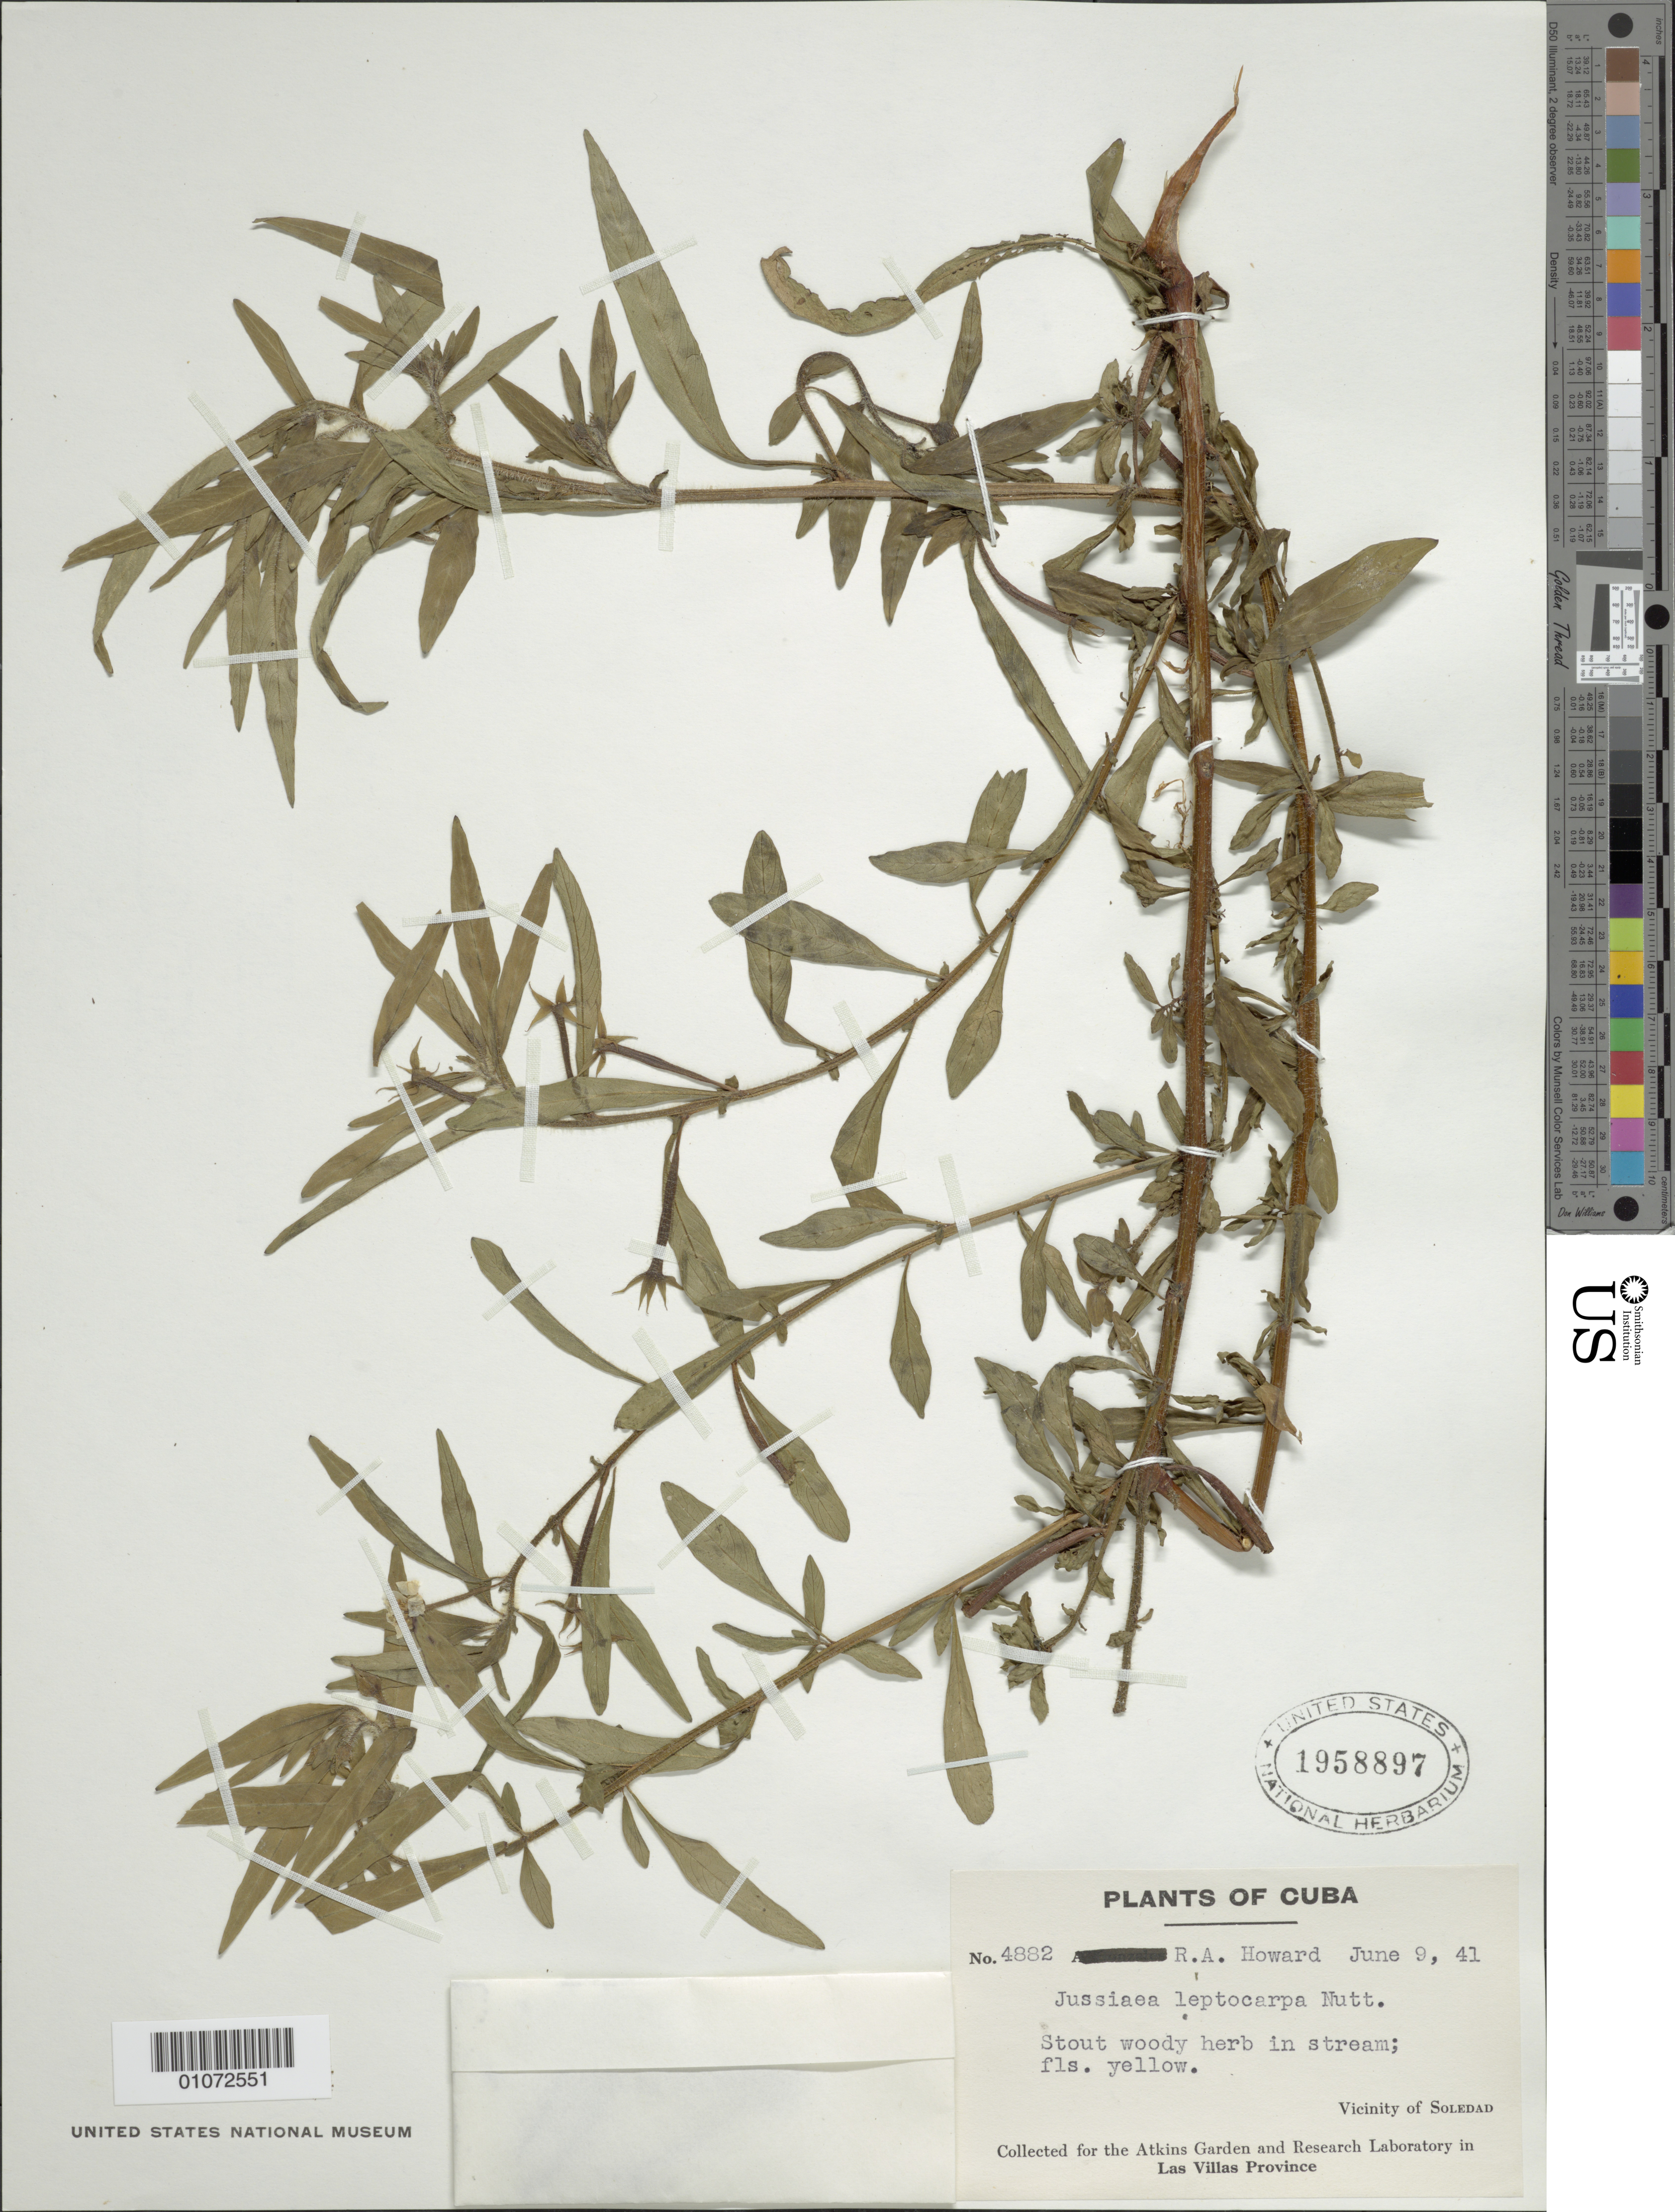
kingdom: Plantae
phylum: Tracheophyta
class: Magnoliopsida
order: Myrtales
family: Onagraceae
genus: Ludwigia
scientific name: Ludwigia leptocarpa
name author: (Nutt.) H. Hara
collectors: R. A. Howard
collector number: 4882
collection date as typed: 09 Jun 1941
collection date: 1941-06-09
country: Cuba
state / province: Cienfuegos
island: Cuba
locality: Vicinity of Soledad Stout woody herb in stream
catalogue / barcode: US 1958897